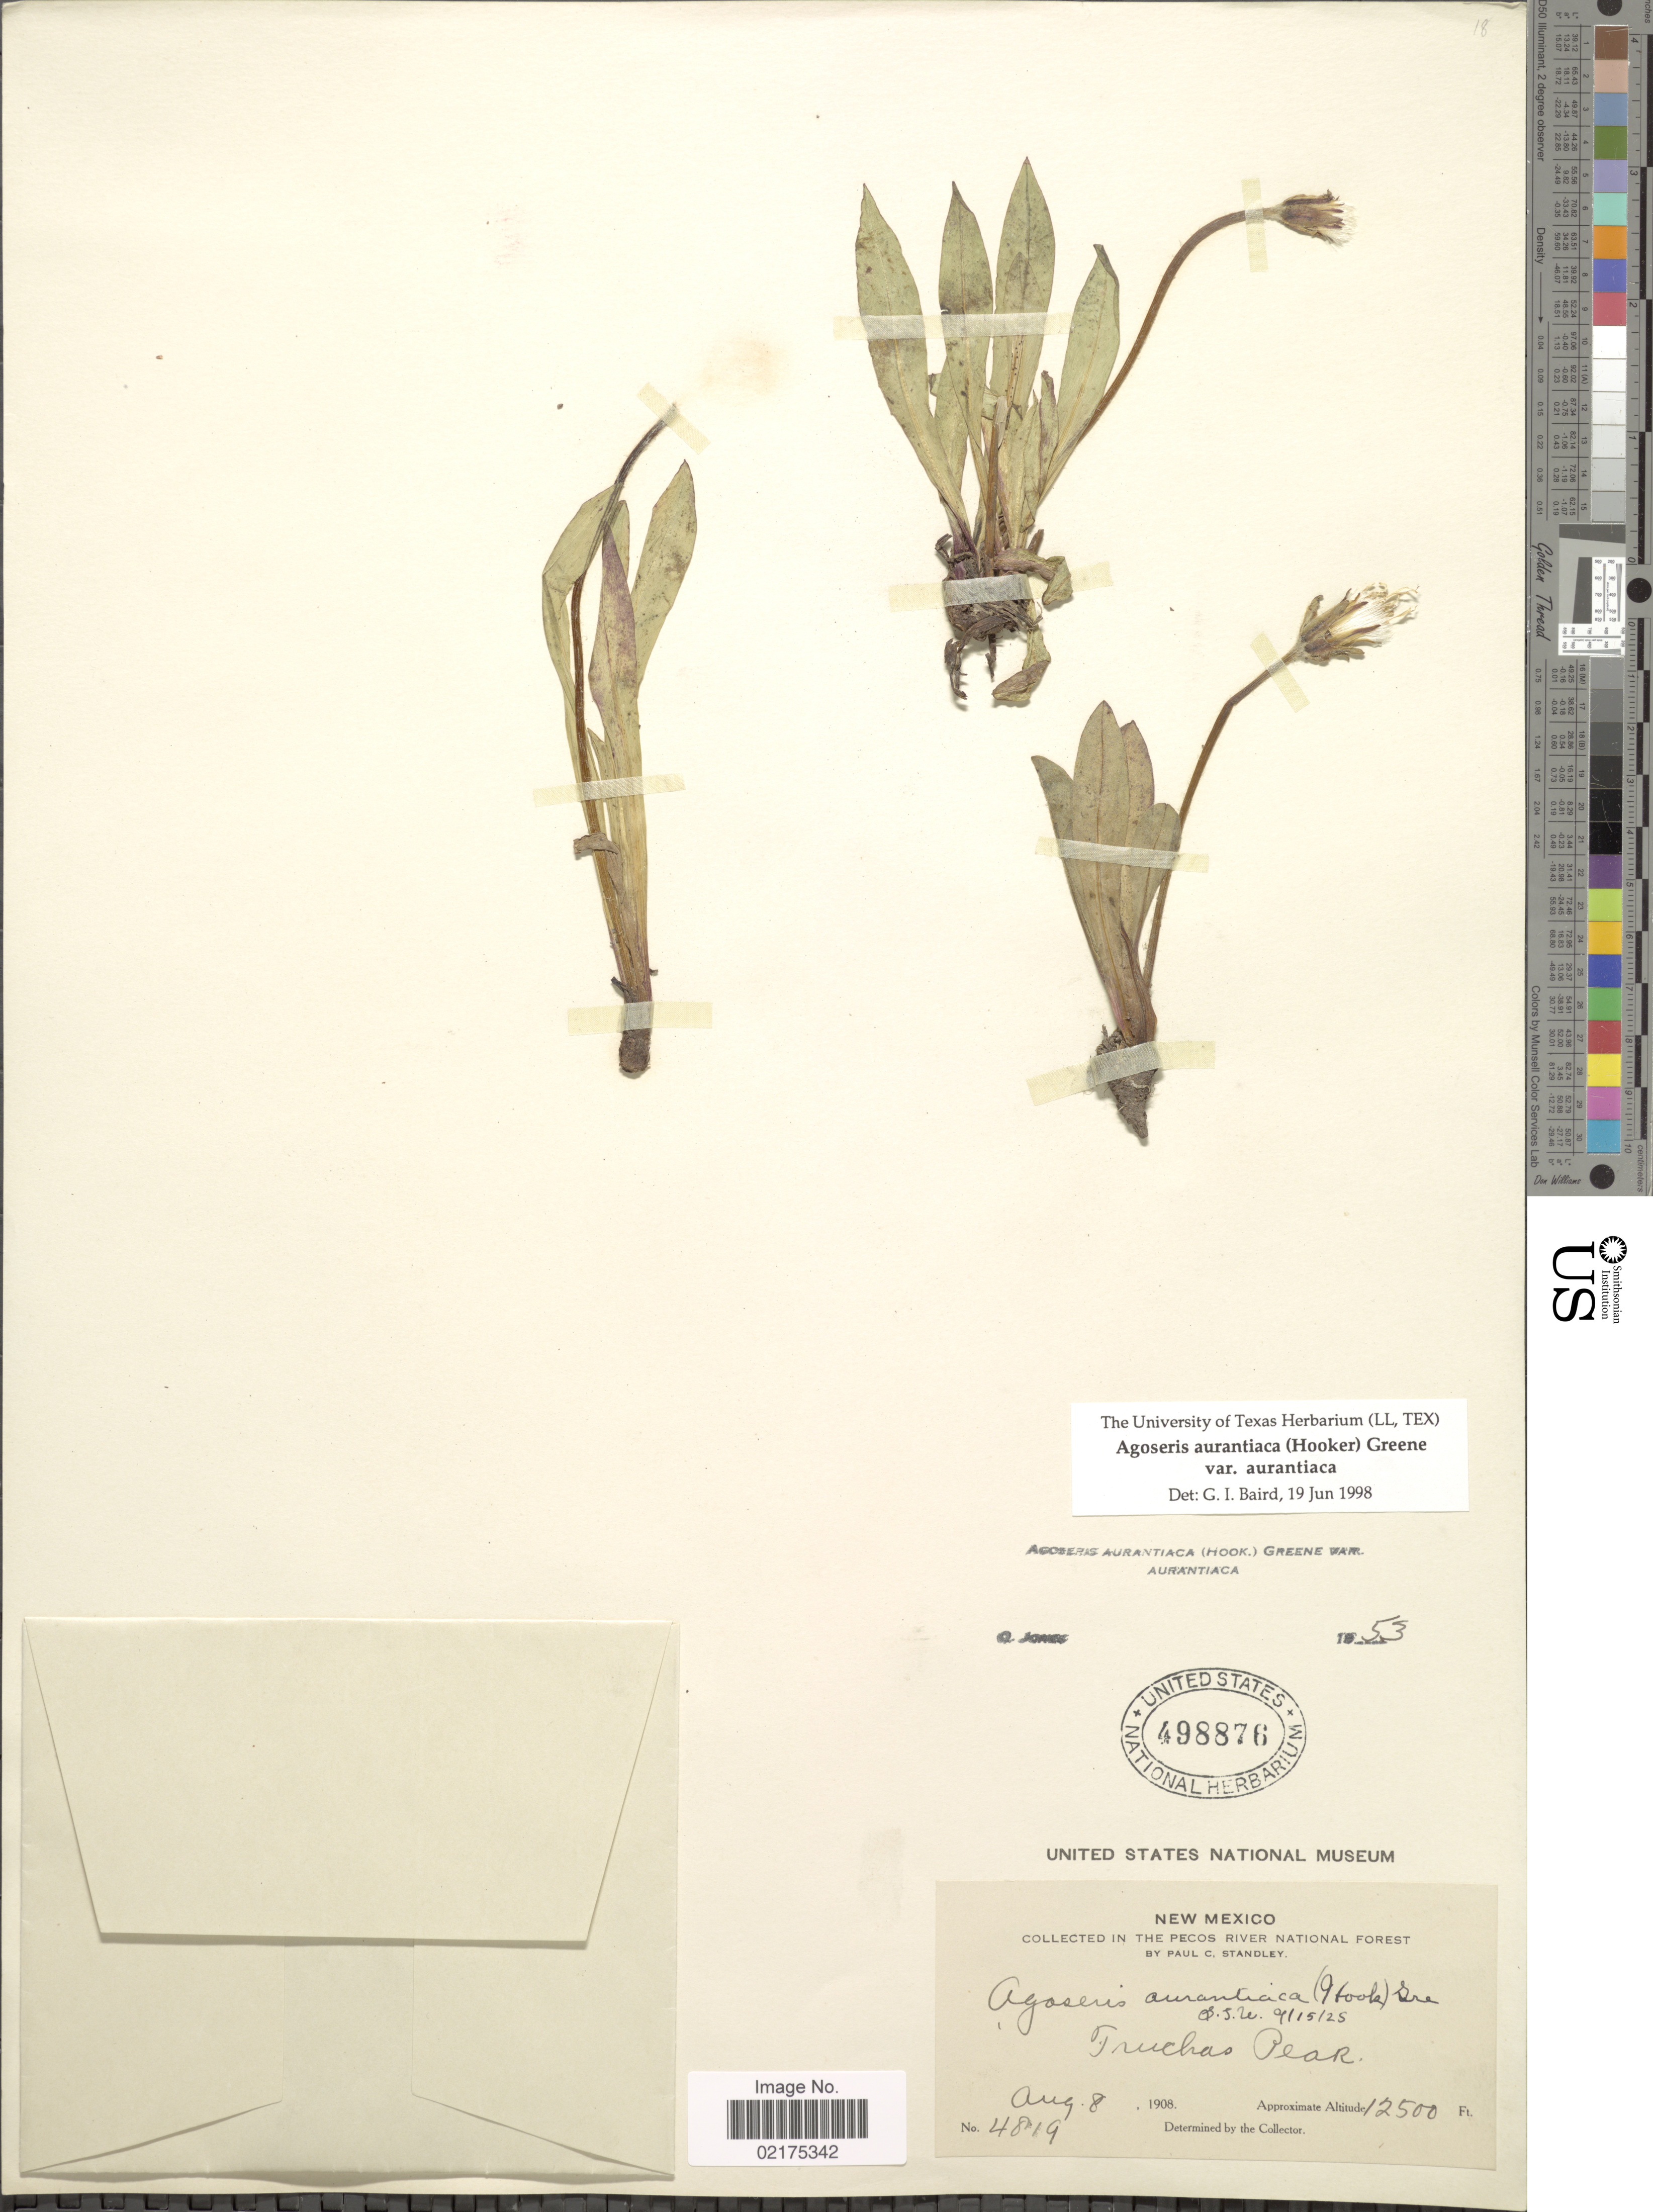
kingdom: Plantae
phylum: Tracheophyta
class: Magnoliopsida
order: Asterales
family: Asteraceae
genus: Agoseris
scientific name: Agoseris aurantiaca var. aurantiaca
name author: (Hook.) Greene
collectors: P. C. Standley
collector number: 4819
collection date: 1908-08-08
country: United States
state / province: New Mexico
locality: The Pecos River National Forest, Truchas Peak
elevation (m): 3810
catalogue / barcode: US 498876